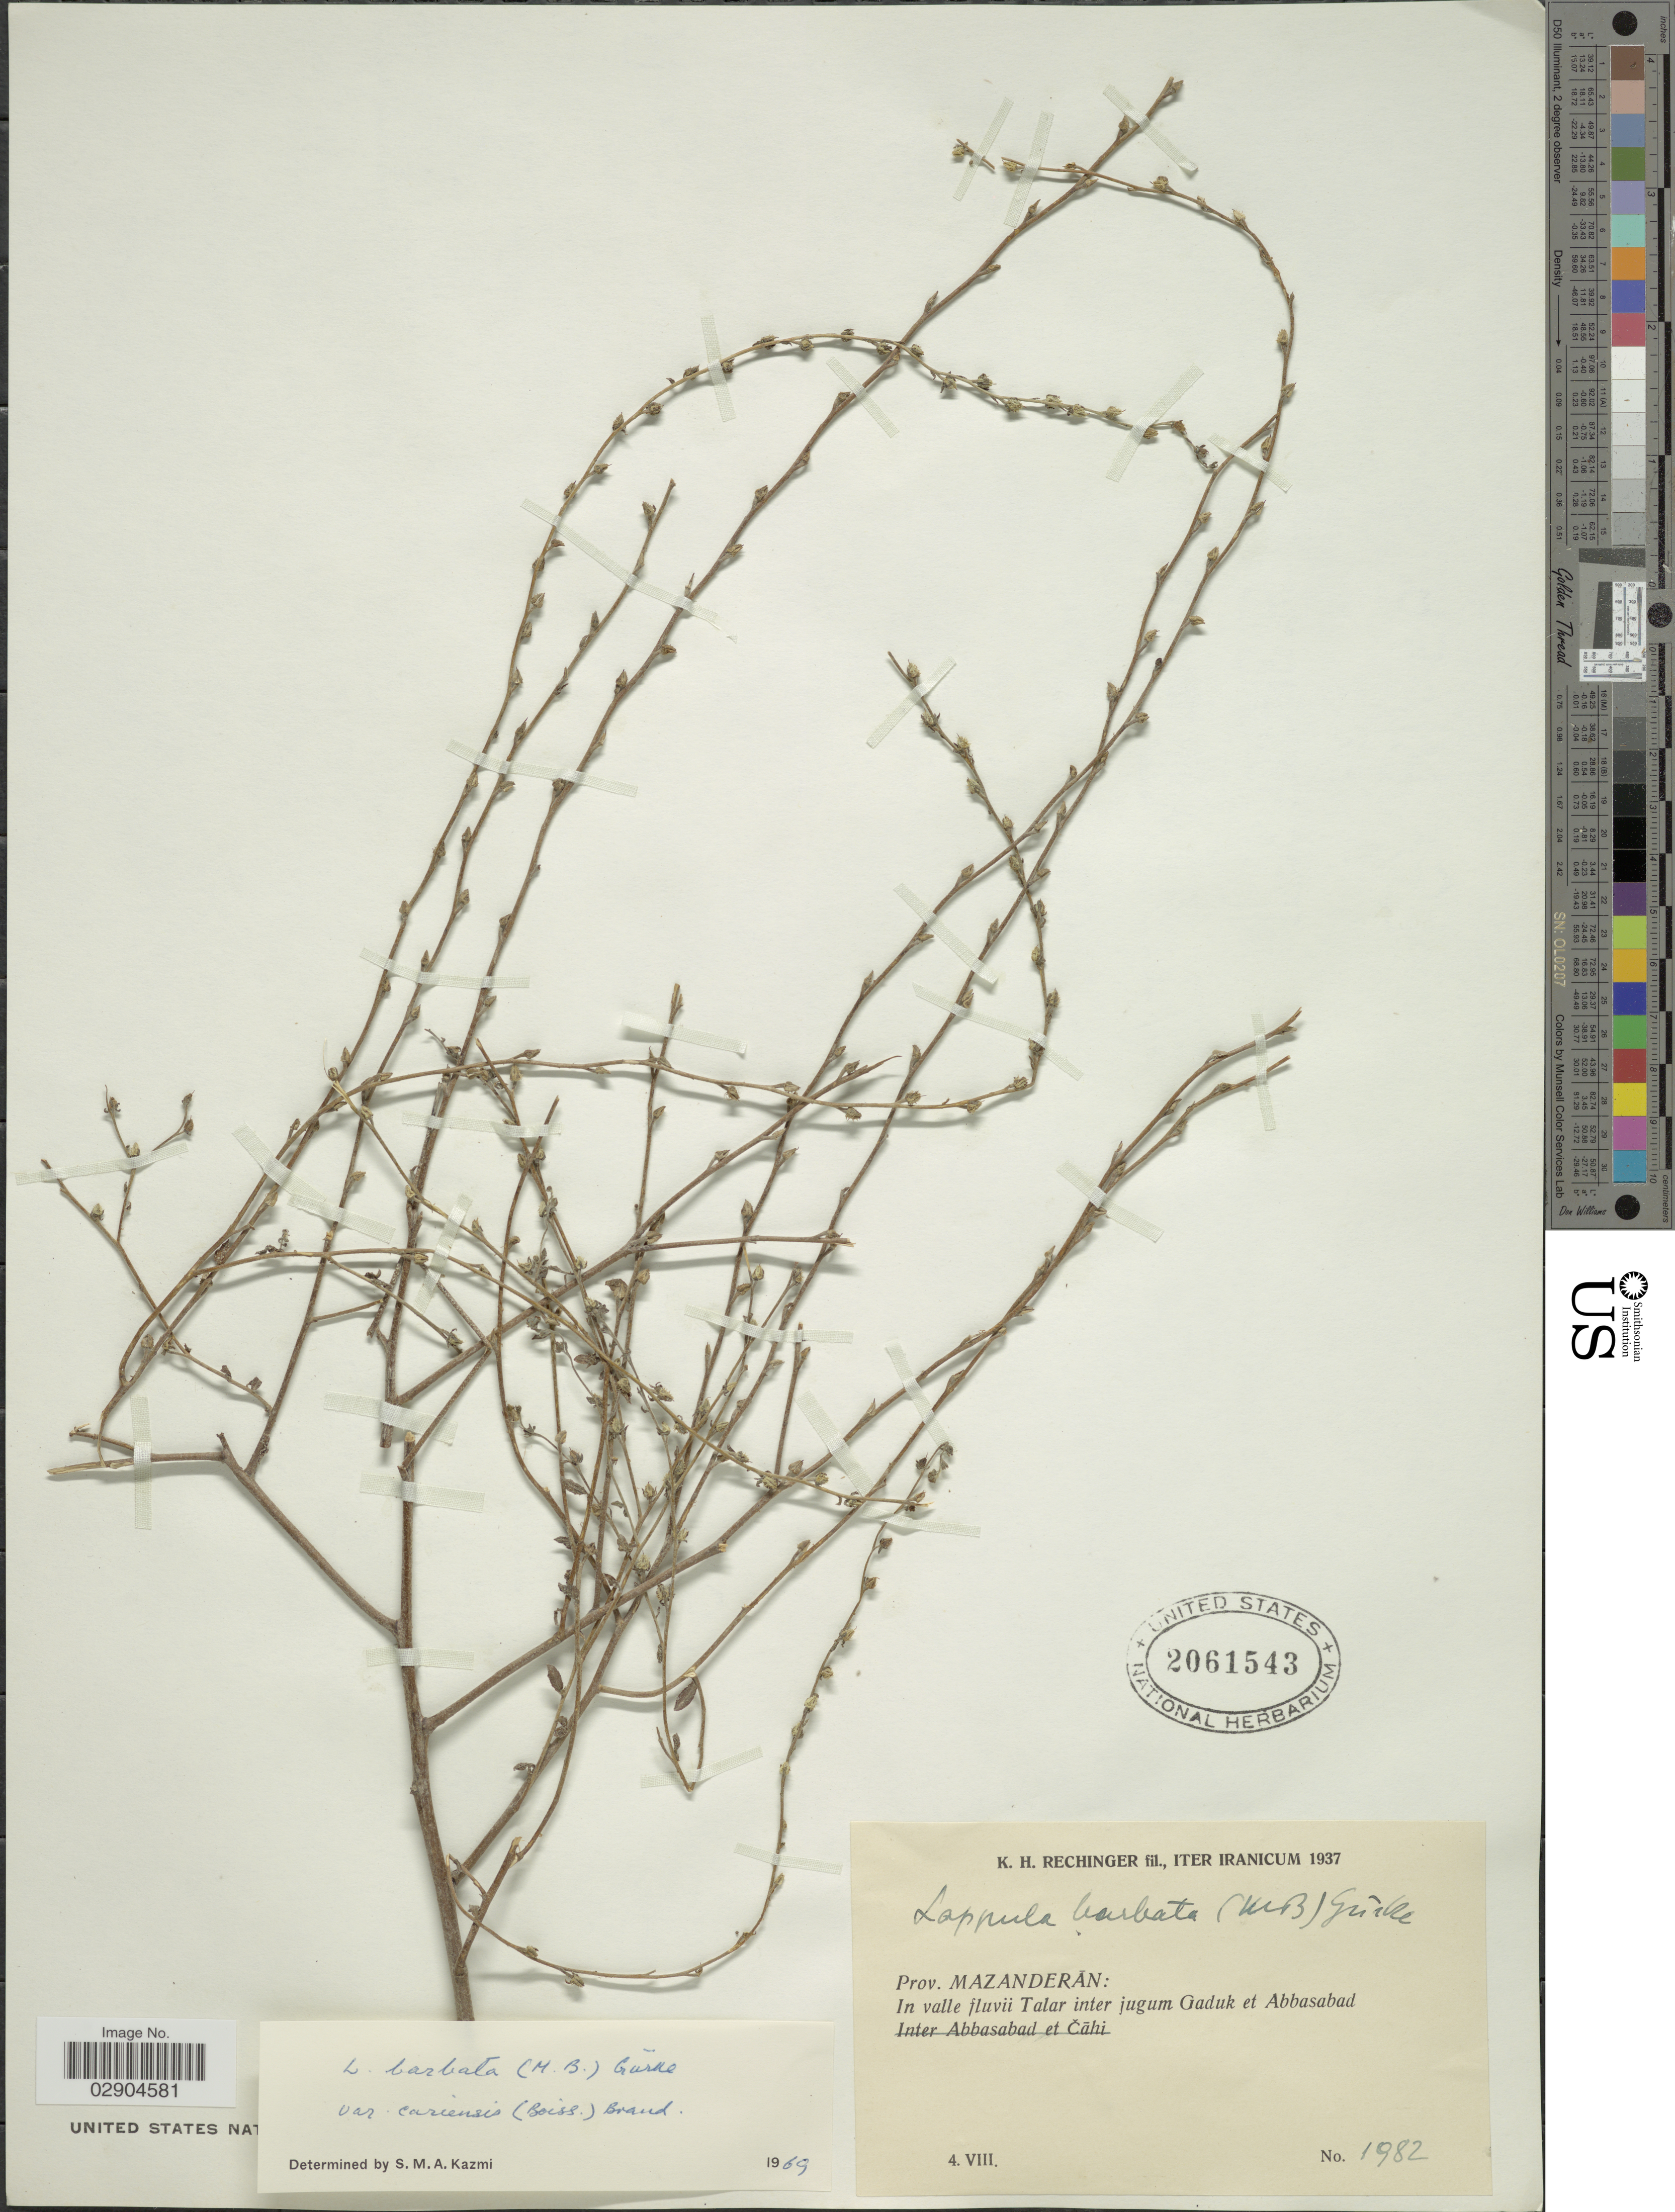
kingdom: Plantae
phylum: Tracheophyta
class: Magnoliopsida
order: Boraginales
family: Boraginaceae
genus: Lappula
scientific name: Lappula barbata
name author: (M. Bieb.) Gürke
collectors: K. H. Rechinger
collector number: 1982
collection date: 1937-08-04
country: Iran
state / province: Mazandaran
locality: Prov. Mazanderän: In valle fluvii Talar inter jugum Gaduk et Abbasabad.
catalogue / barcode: US 2061543